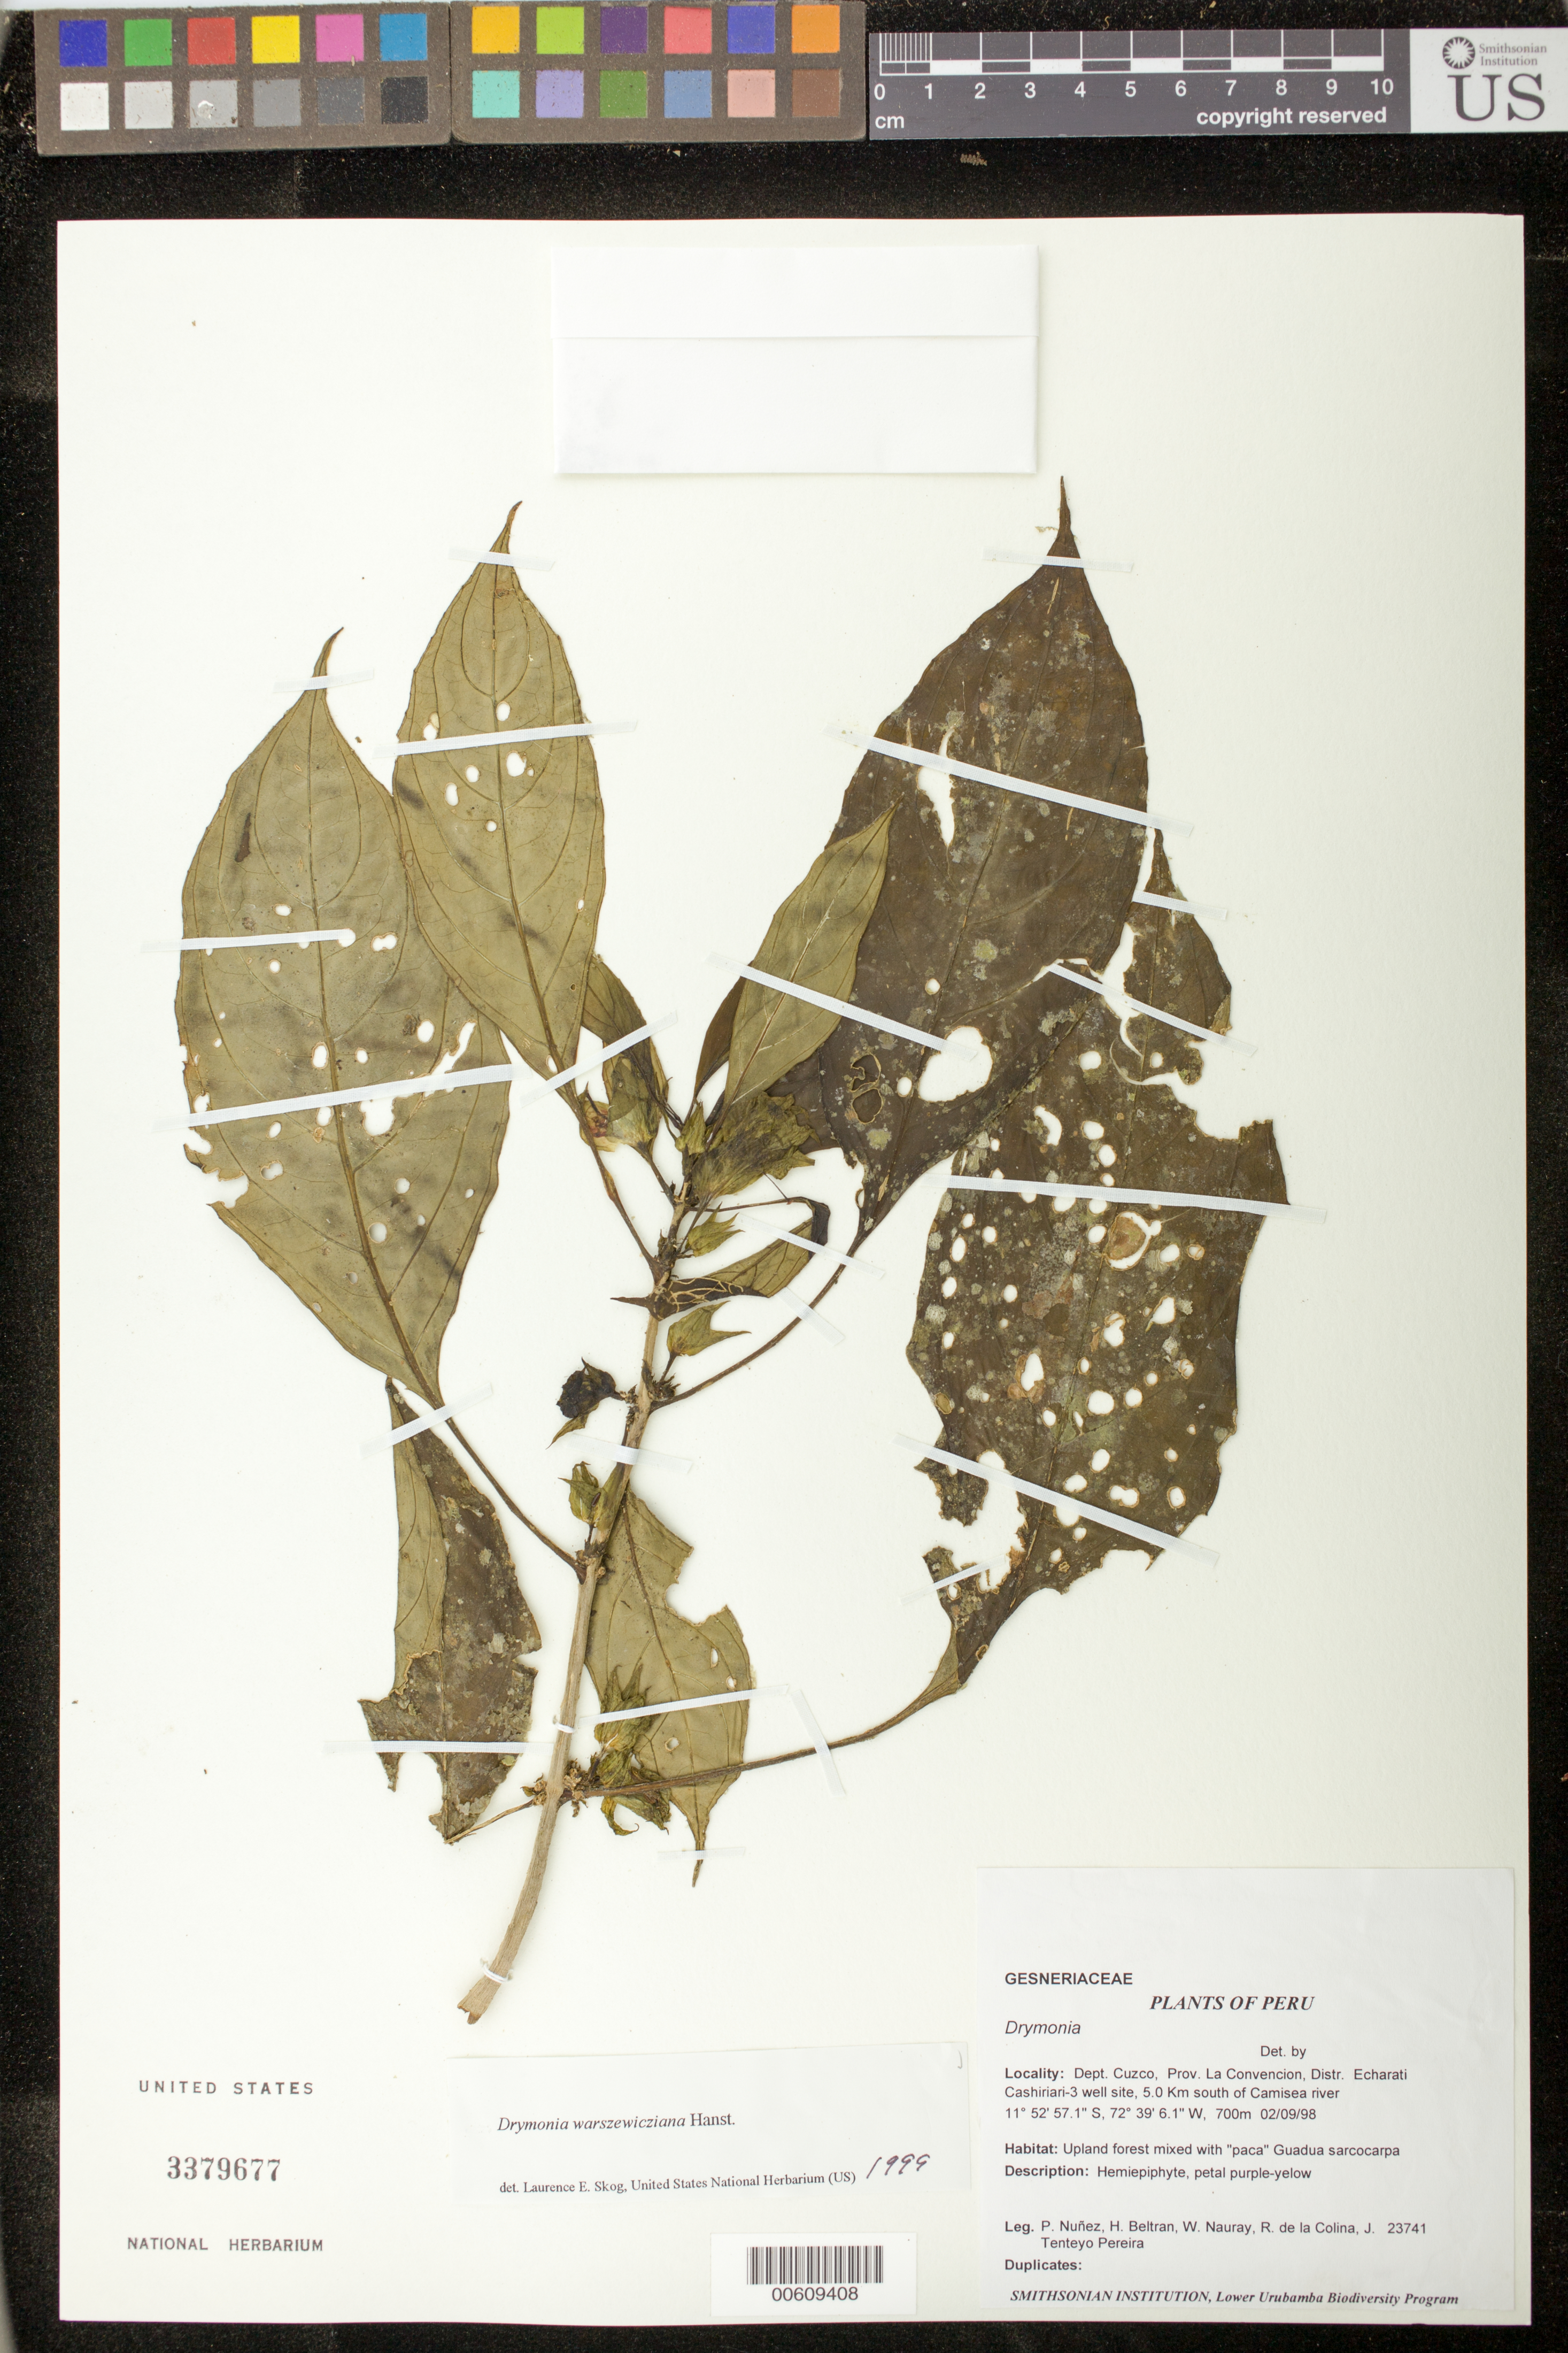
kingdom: Plantae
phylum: Tracheophyta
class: Magnoliopsida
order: Lamiales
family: Gesneriaceae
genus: Drymonia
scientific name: Drymonia warszewicziana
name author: Hanst.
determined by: Skog, Laurence E.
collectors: P. Núñez V., H. Beltran, W. Nauray, R. de La Colina & J. Tenteyo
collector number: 23741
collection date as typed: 02 Sep 1998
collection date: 1998-09-02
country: Peru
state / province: Cusco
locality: Prov. La Convencion; Dtto. Echarati, Cashiriari-3 well site, 5 km S of Camisea river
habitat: Upland forest mixed with "paca" Guadua sarcocarpa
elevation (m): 700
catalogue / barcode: US 3379677